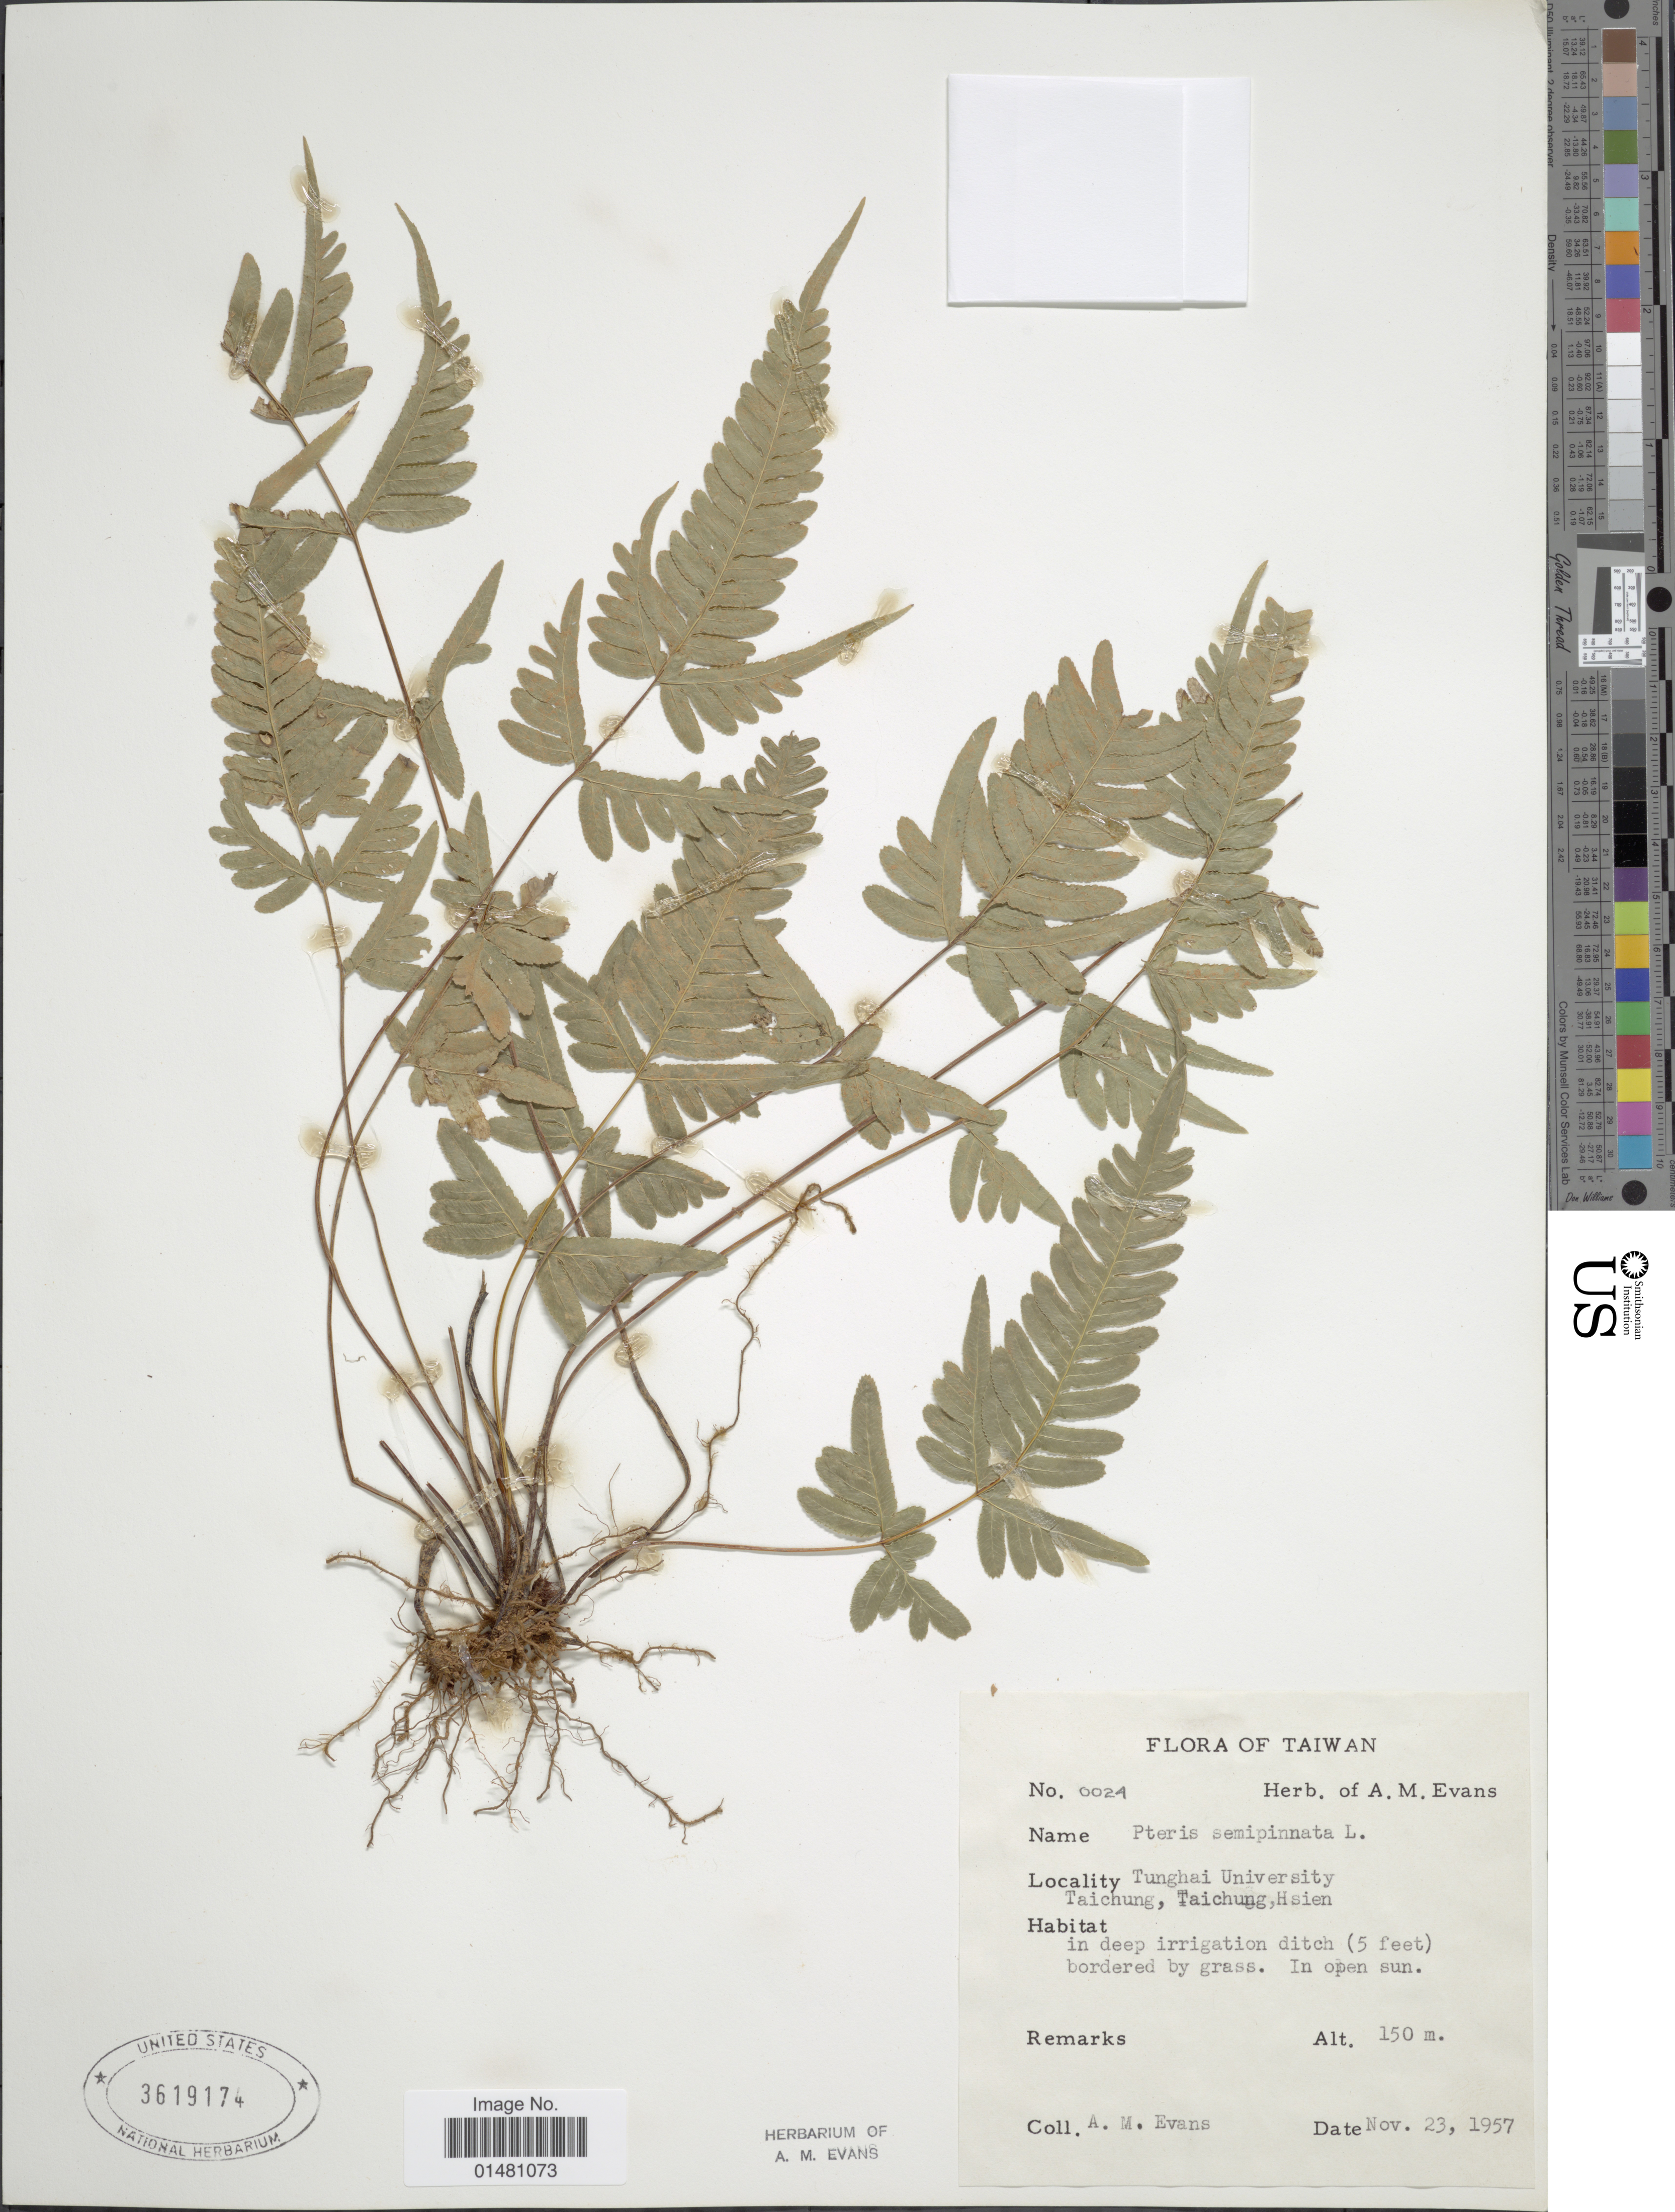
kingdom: Plantae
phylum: Tracheophyta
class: Polypodiopsida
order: Polypodiales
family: Pteridaceae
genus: Pteris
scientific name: Pteris semipinnata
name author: L.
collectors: A. M. Evans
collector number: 0024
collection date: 1957-11-23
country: Taiwan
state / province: Taichung City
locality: Tunghai University Taichung, Taichung, Hsien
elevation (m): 150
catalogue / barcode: US 3619174